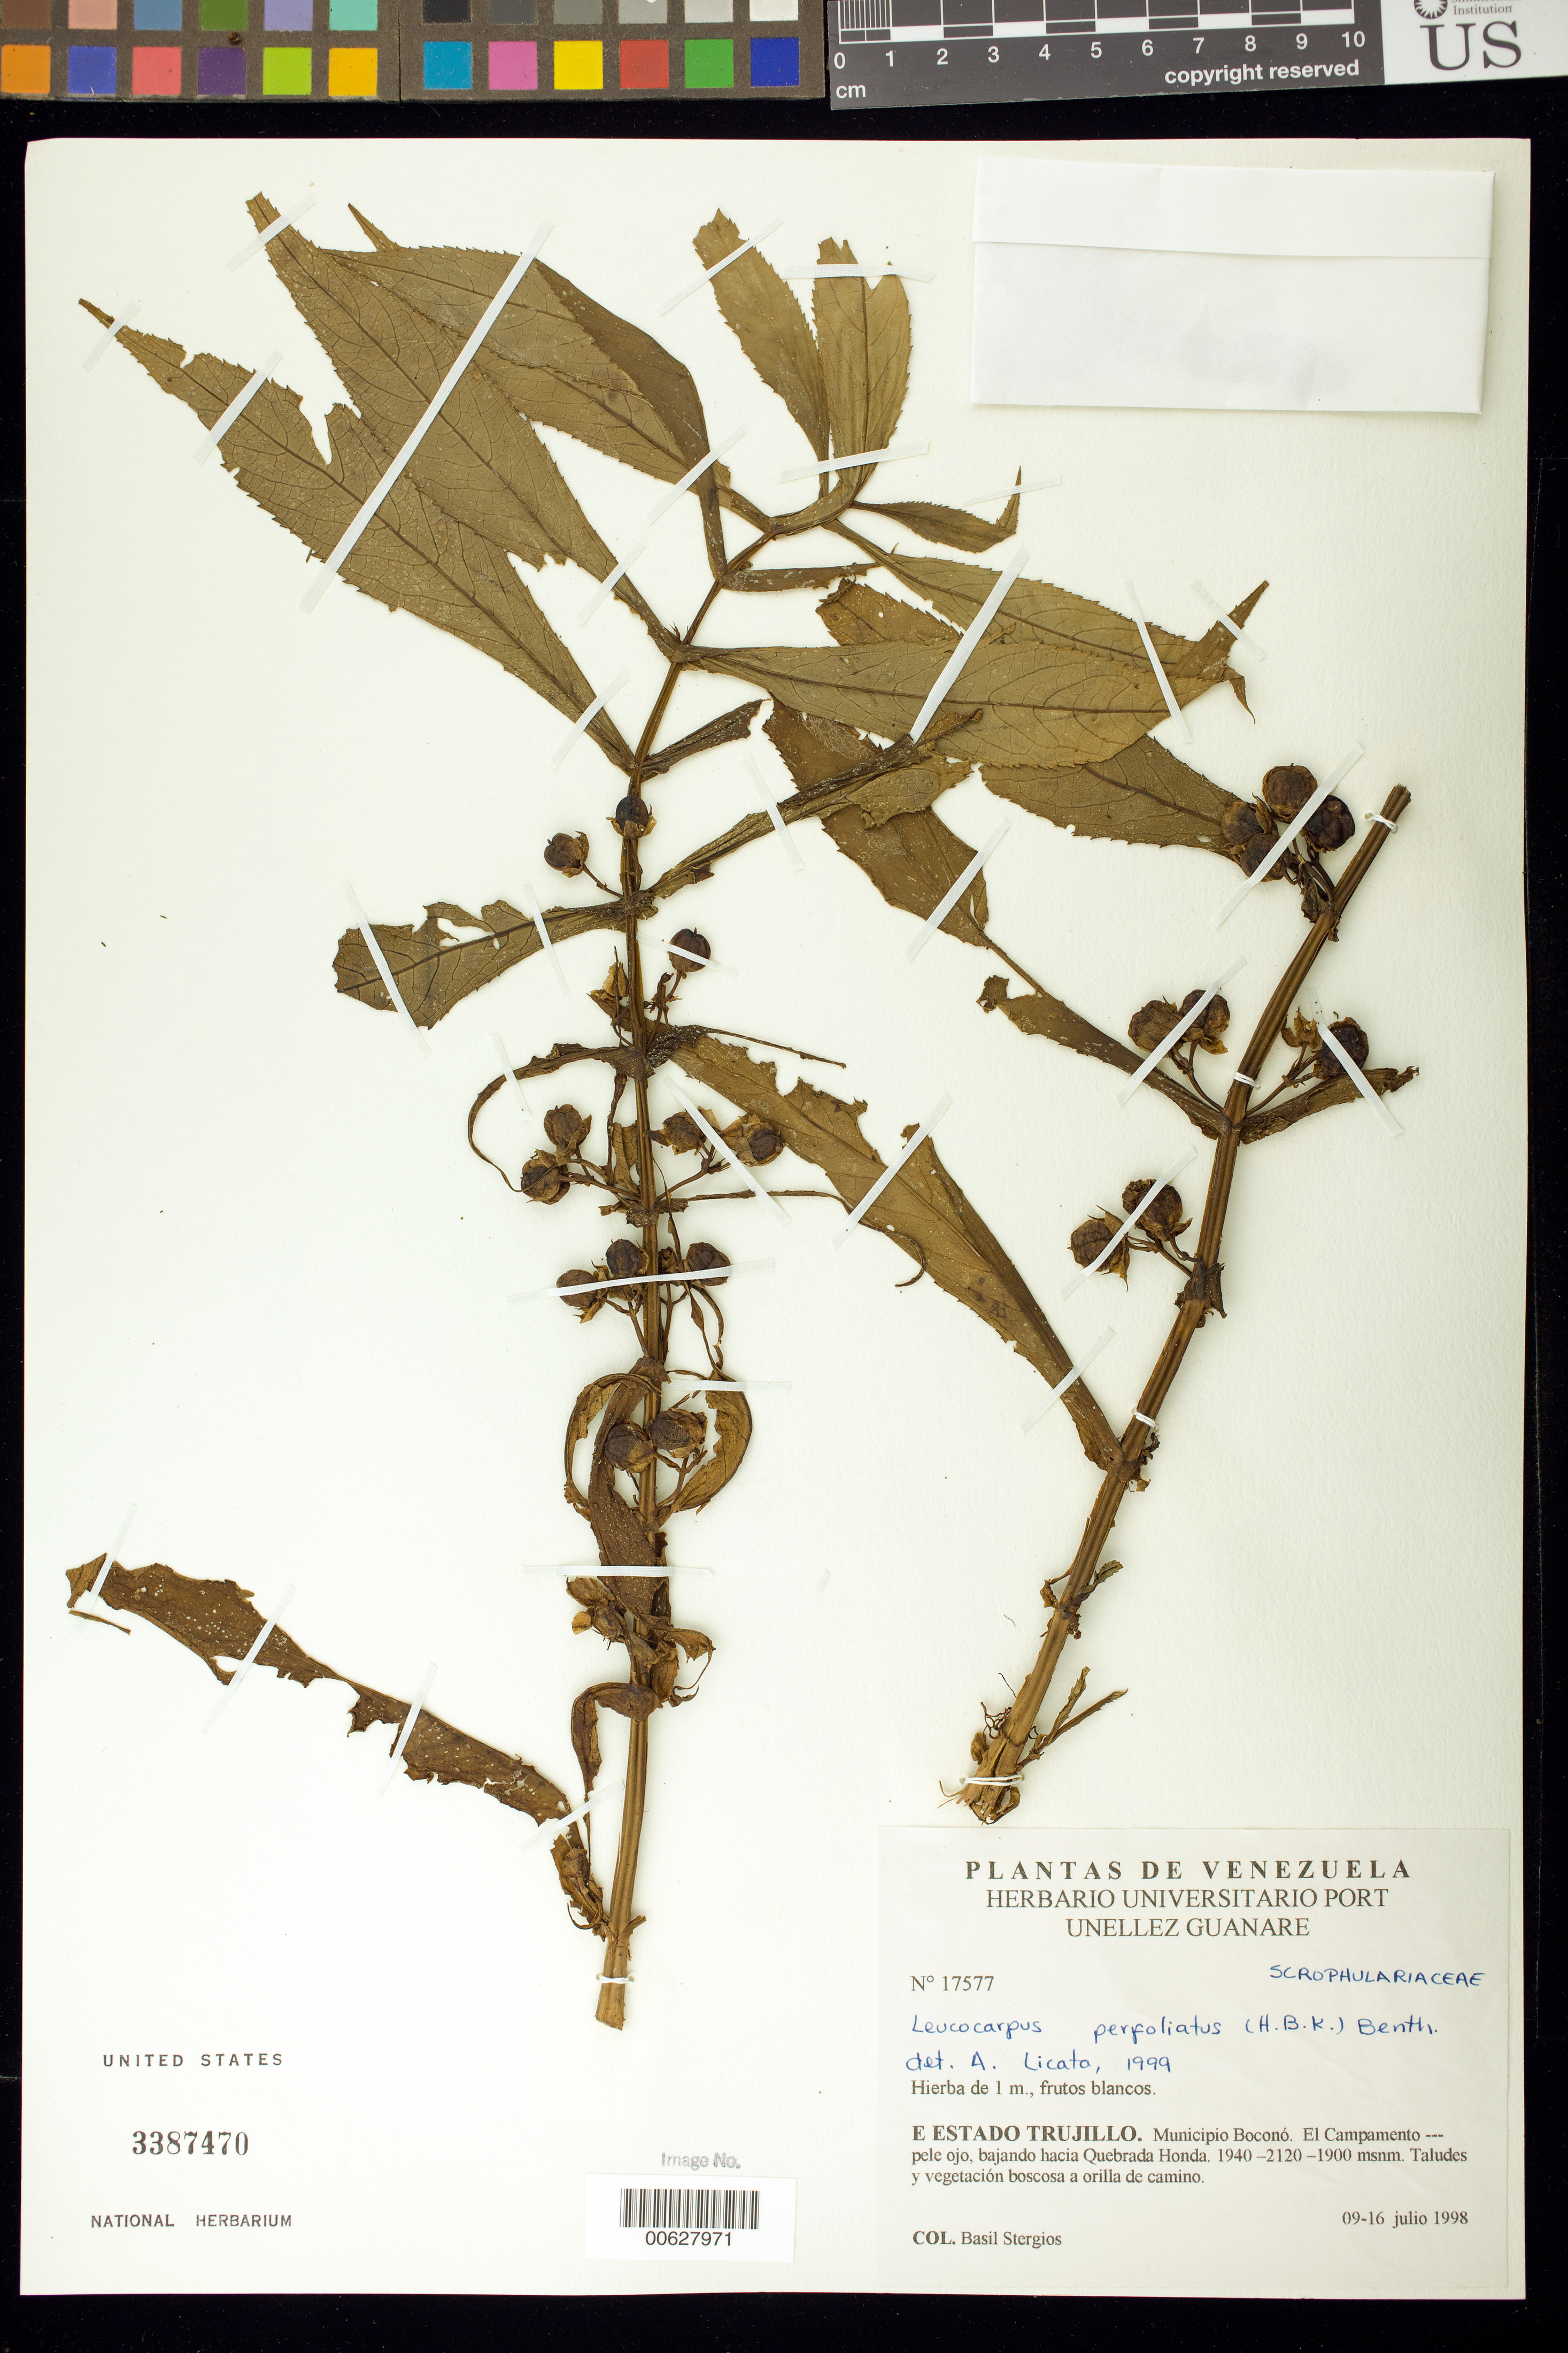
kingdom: Plantae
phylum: Tracheophyta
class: Magnoliopsida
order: Lamiales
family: Phrymaceae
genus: Leucocarpus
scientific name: Leucocarpus perfoliatus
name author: (Kunth) Benth.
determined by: Licata, A., (PORT), Univ. Nac. Exp. de los Llanos Ezequiel Zamora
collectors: B. G. Stergios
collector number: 17577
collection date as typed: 09 Jul 1998 to 16 Jul 1998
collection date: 1998-07-09/1998-07-16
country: Venezuela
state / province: Trujillo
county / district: Boconó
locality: Parque Nacional Guaramacal, El campamento-pele ojo, bajando hacia Quebrada Honda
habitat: Taludes y vegetación boscosa a orilla de camino.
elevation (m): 1900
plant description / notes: NY, PORT, US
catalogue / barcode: US 3387470